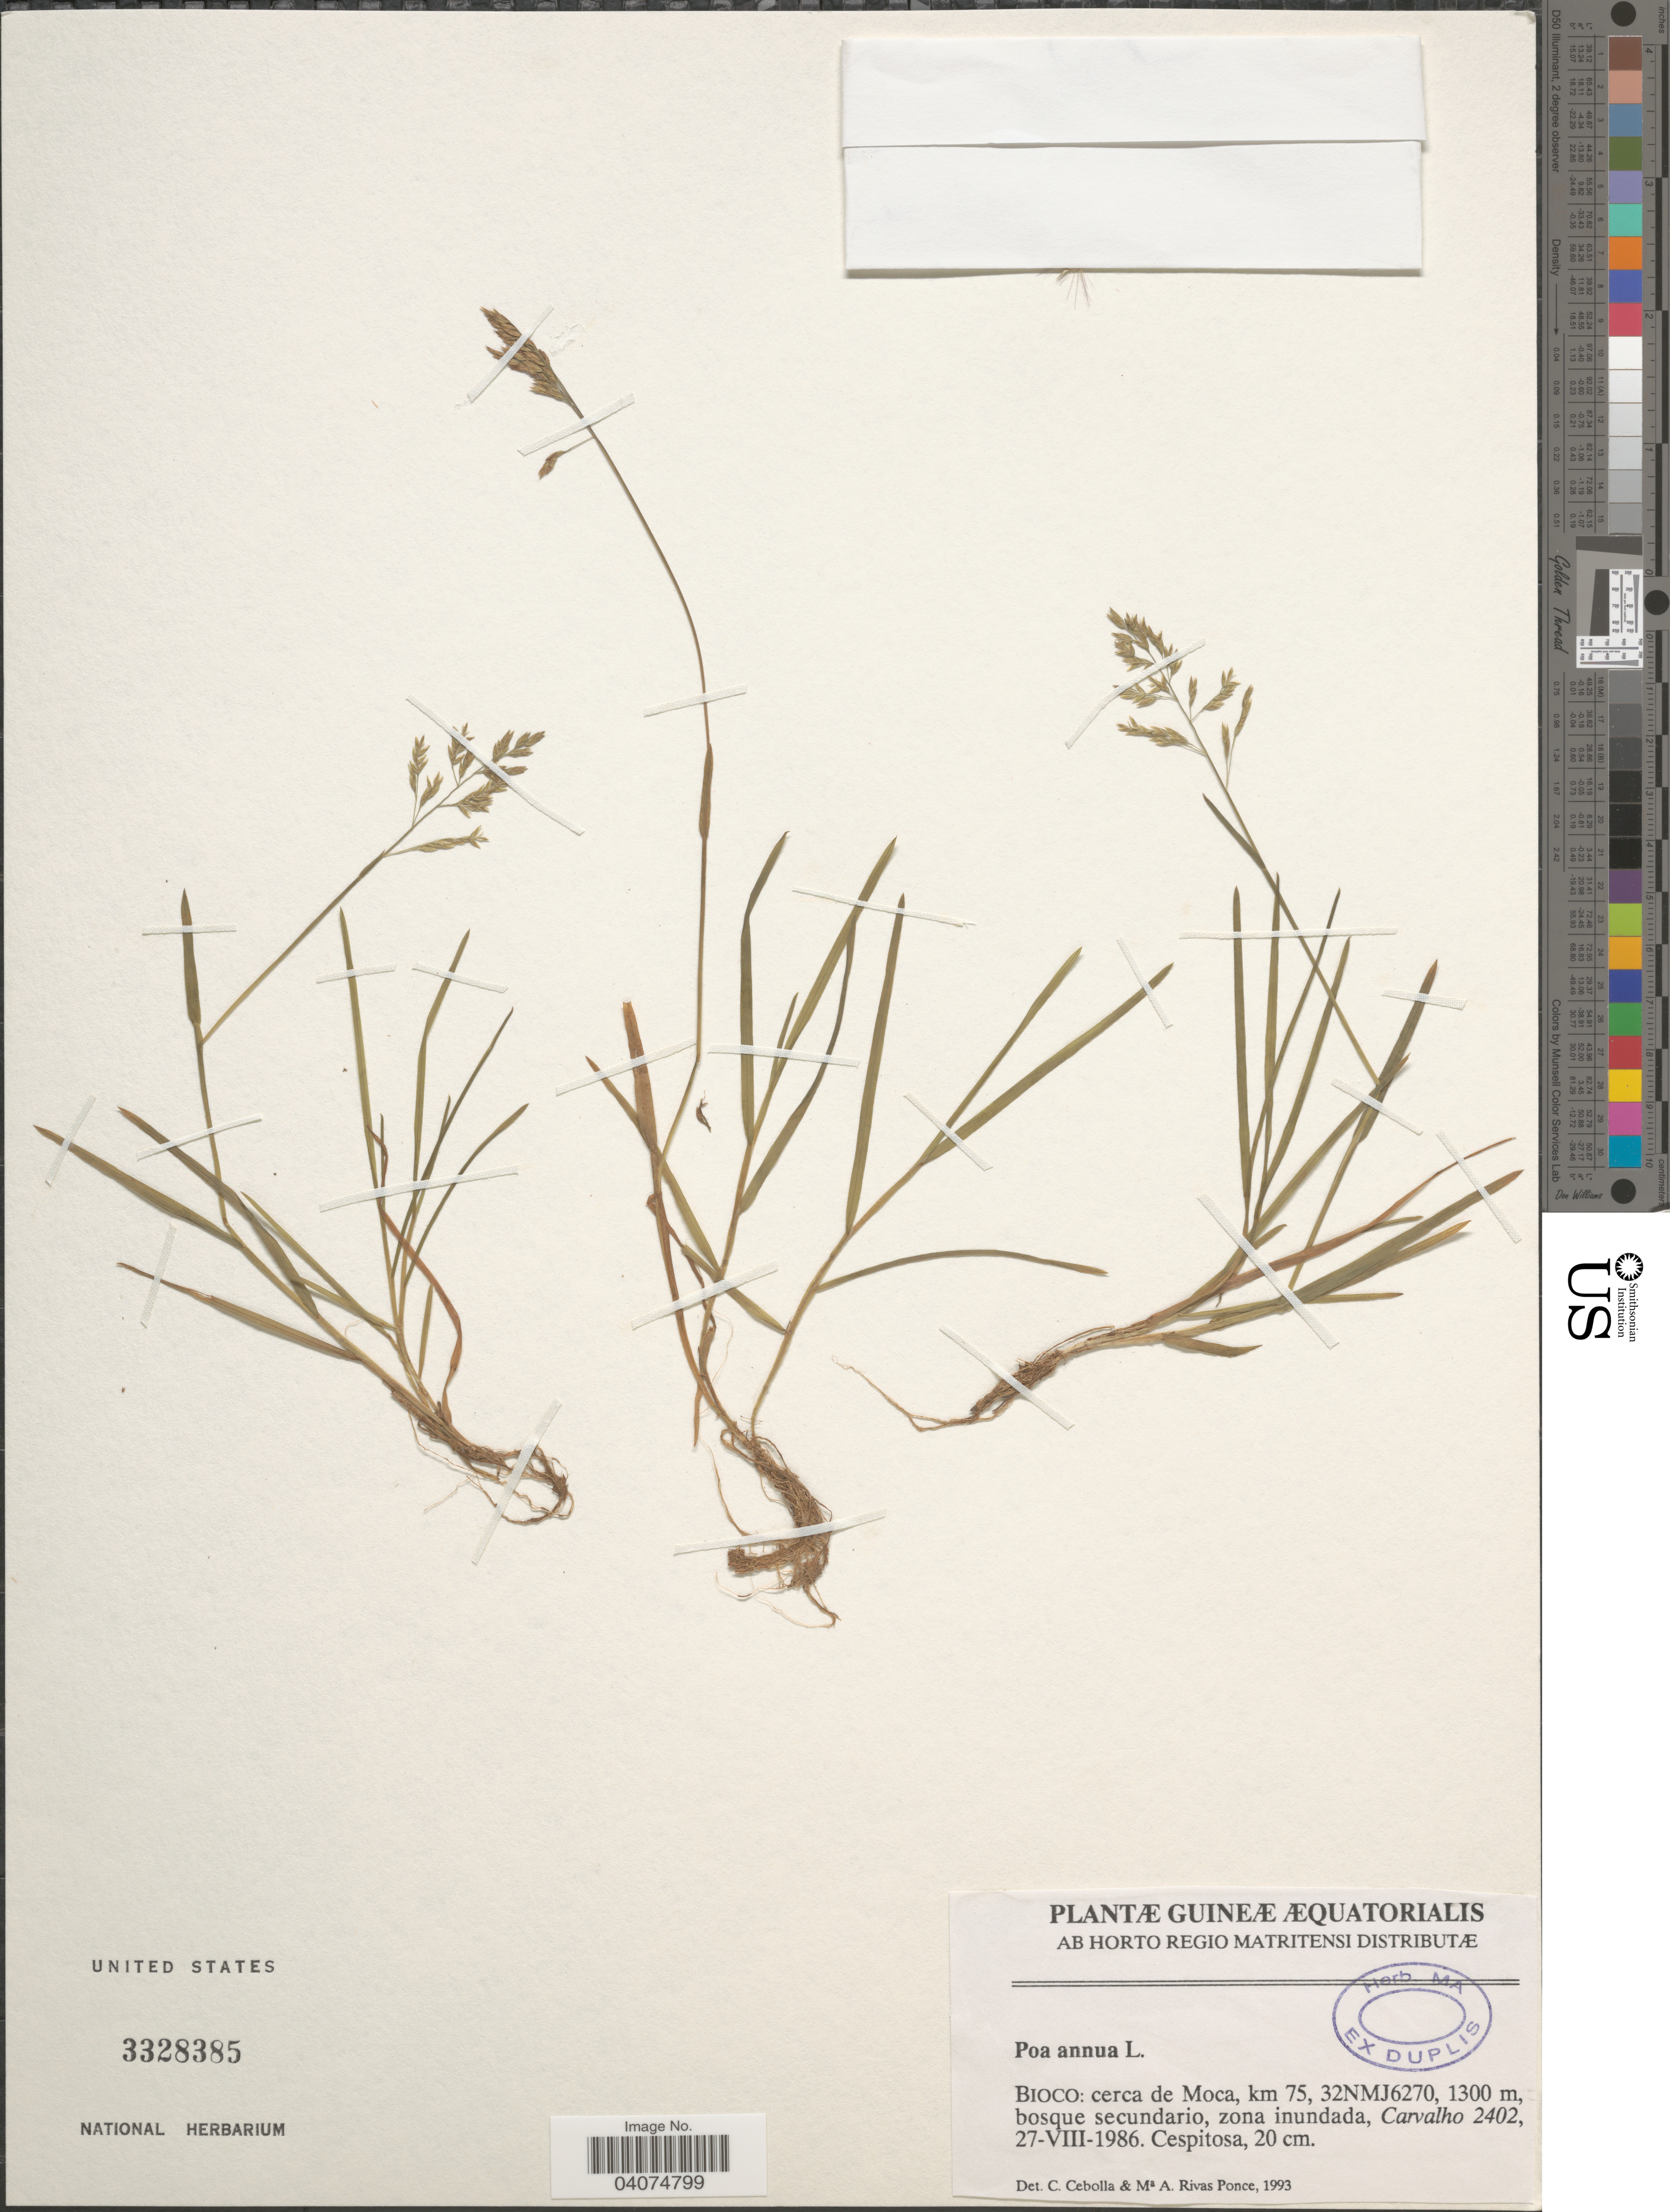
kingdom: Plantae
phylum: Tracheophyta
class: Liliopsida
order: Poales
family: Poaceae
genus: Poa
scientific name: Poa annua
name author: L.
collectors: Carvalho, --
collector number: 2402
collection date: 1986-08-27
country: Equatorial Guinea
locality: Bioco: cerca de Moca, km 75, 32NMJ6270.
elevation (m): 1300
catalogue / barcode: US 3328385